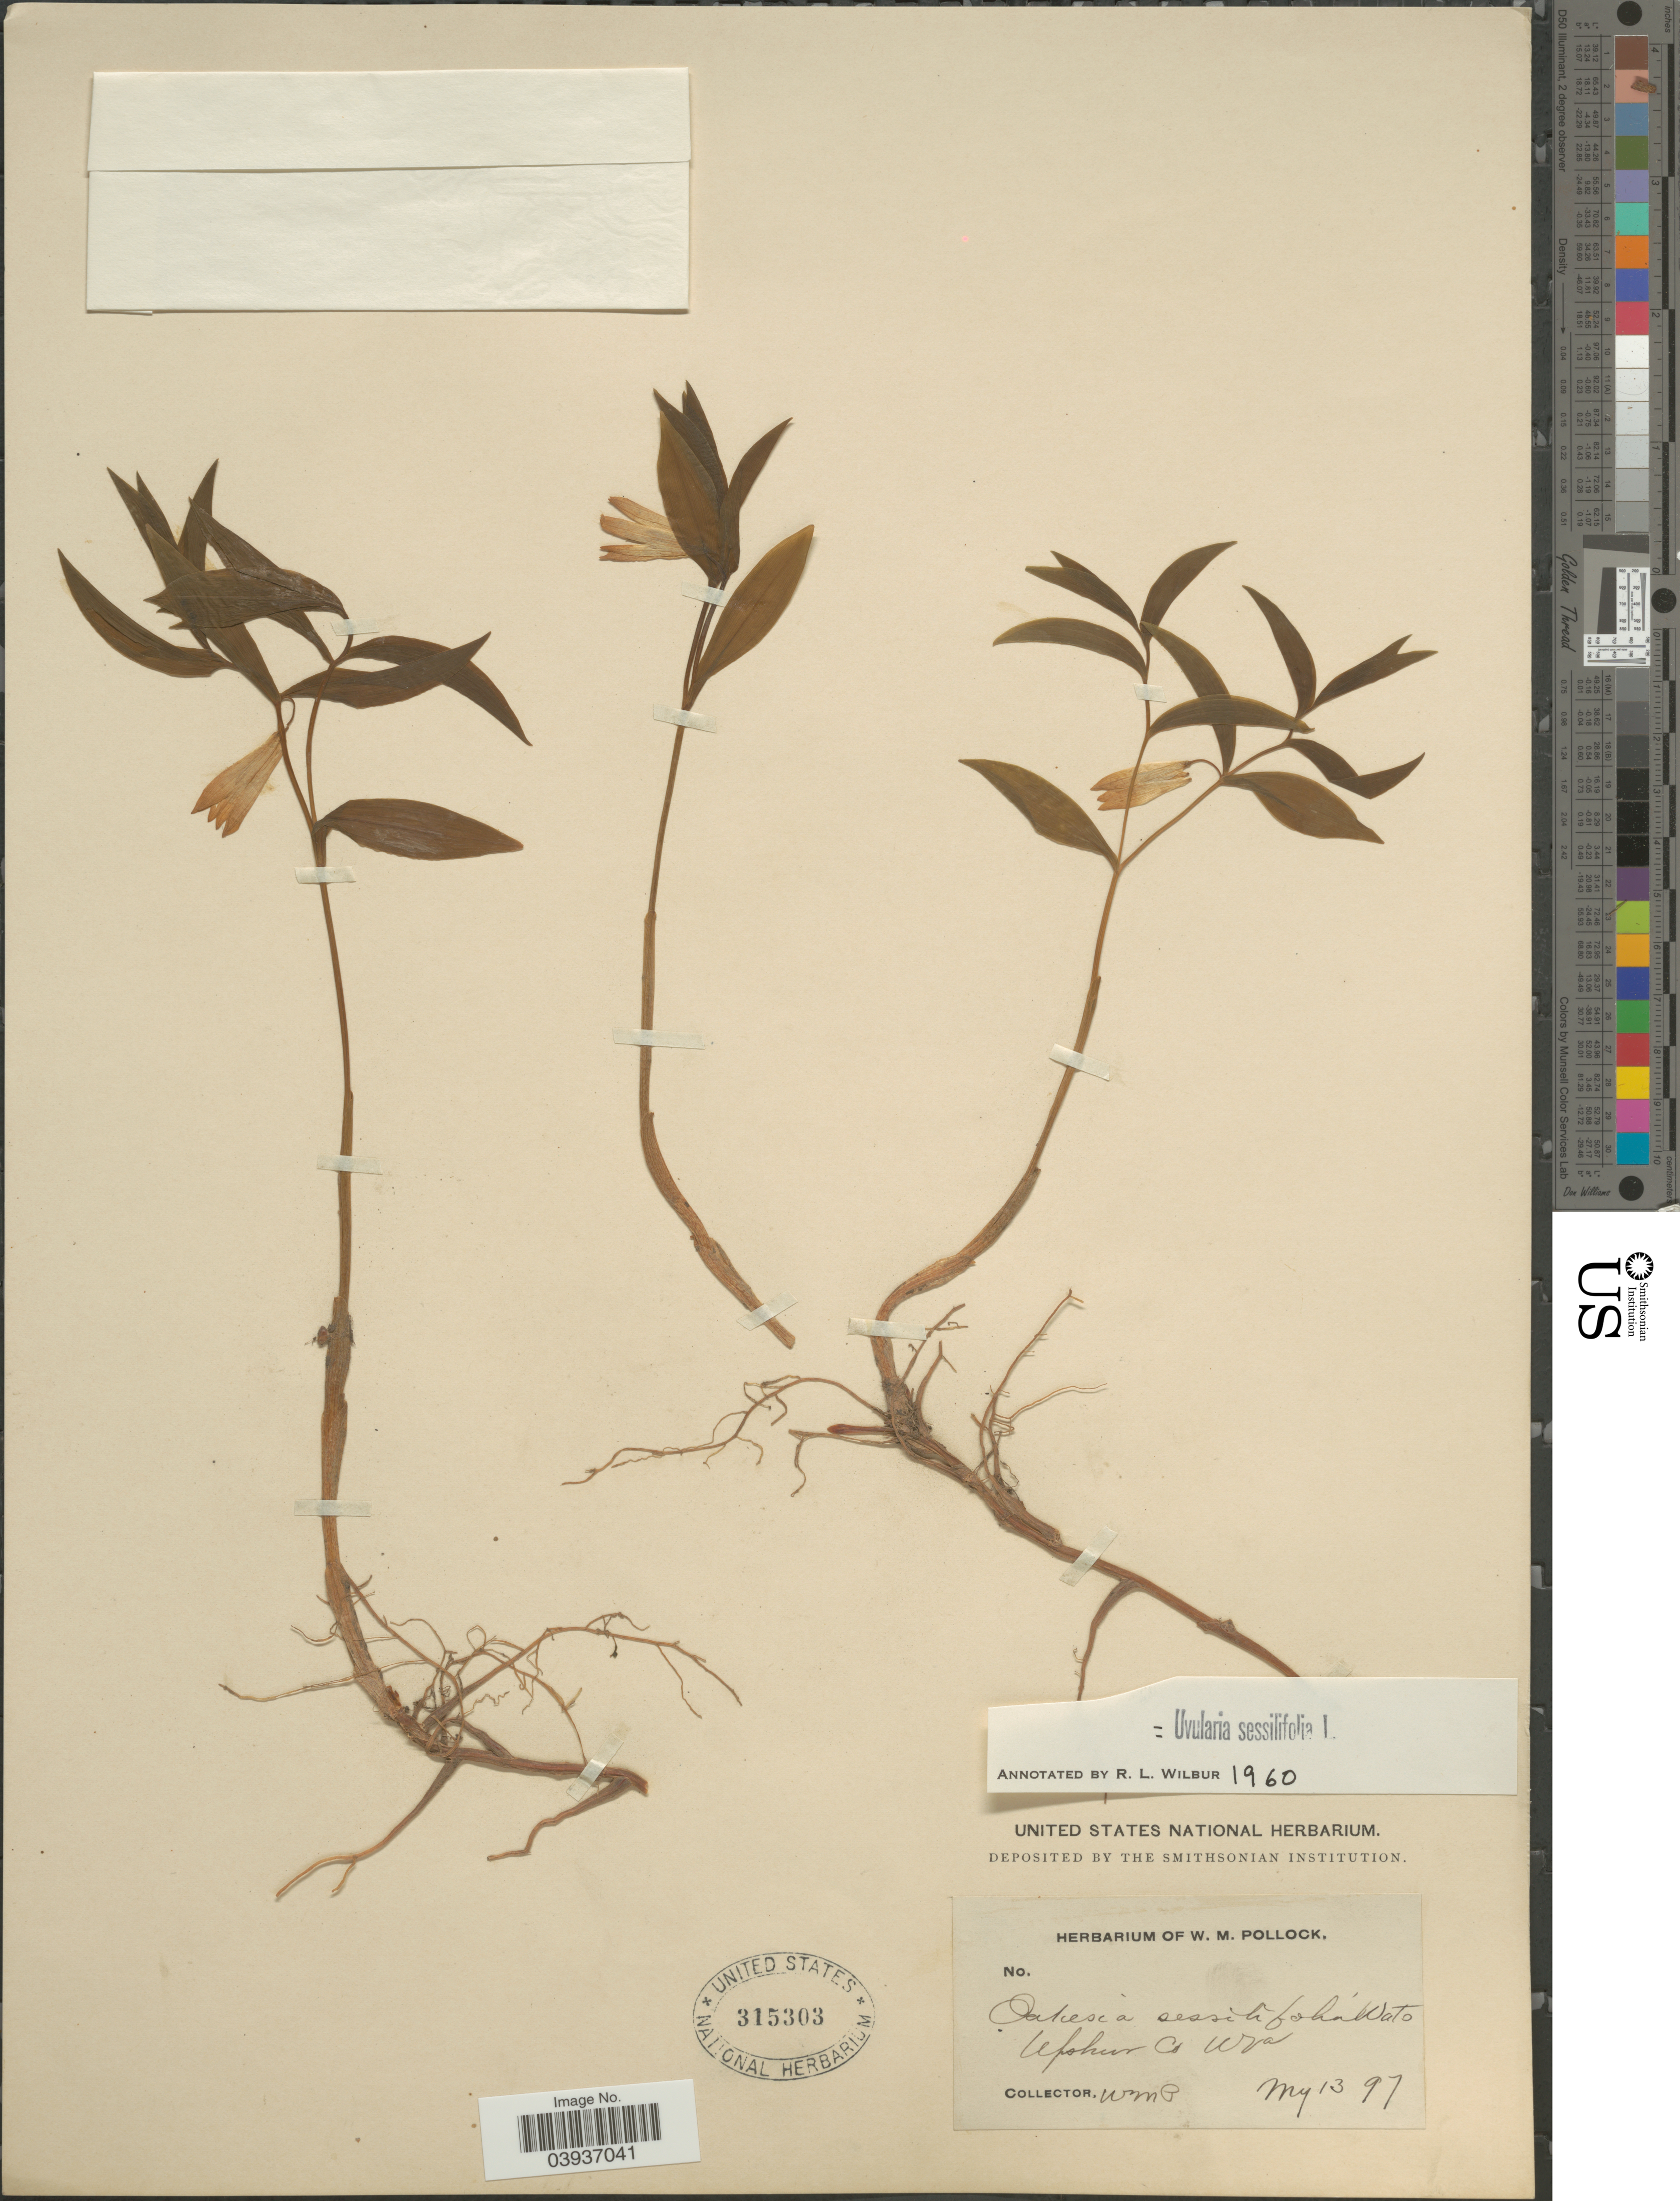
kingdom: Plantae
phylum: Tracheophyta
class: Liliopsida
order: Liliales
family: Colchicaceae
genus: Uvularia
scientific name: Uvularia sessilifolia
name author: L.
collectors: W. M. Pollock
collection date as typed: Transcribed d/m/y: 13/5/97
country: United States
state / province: West Virginia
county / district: Upshur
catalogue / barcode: US 315303